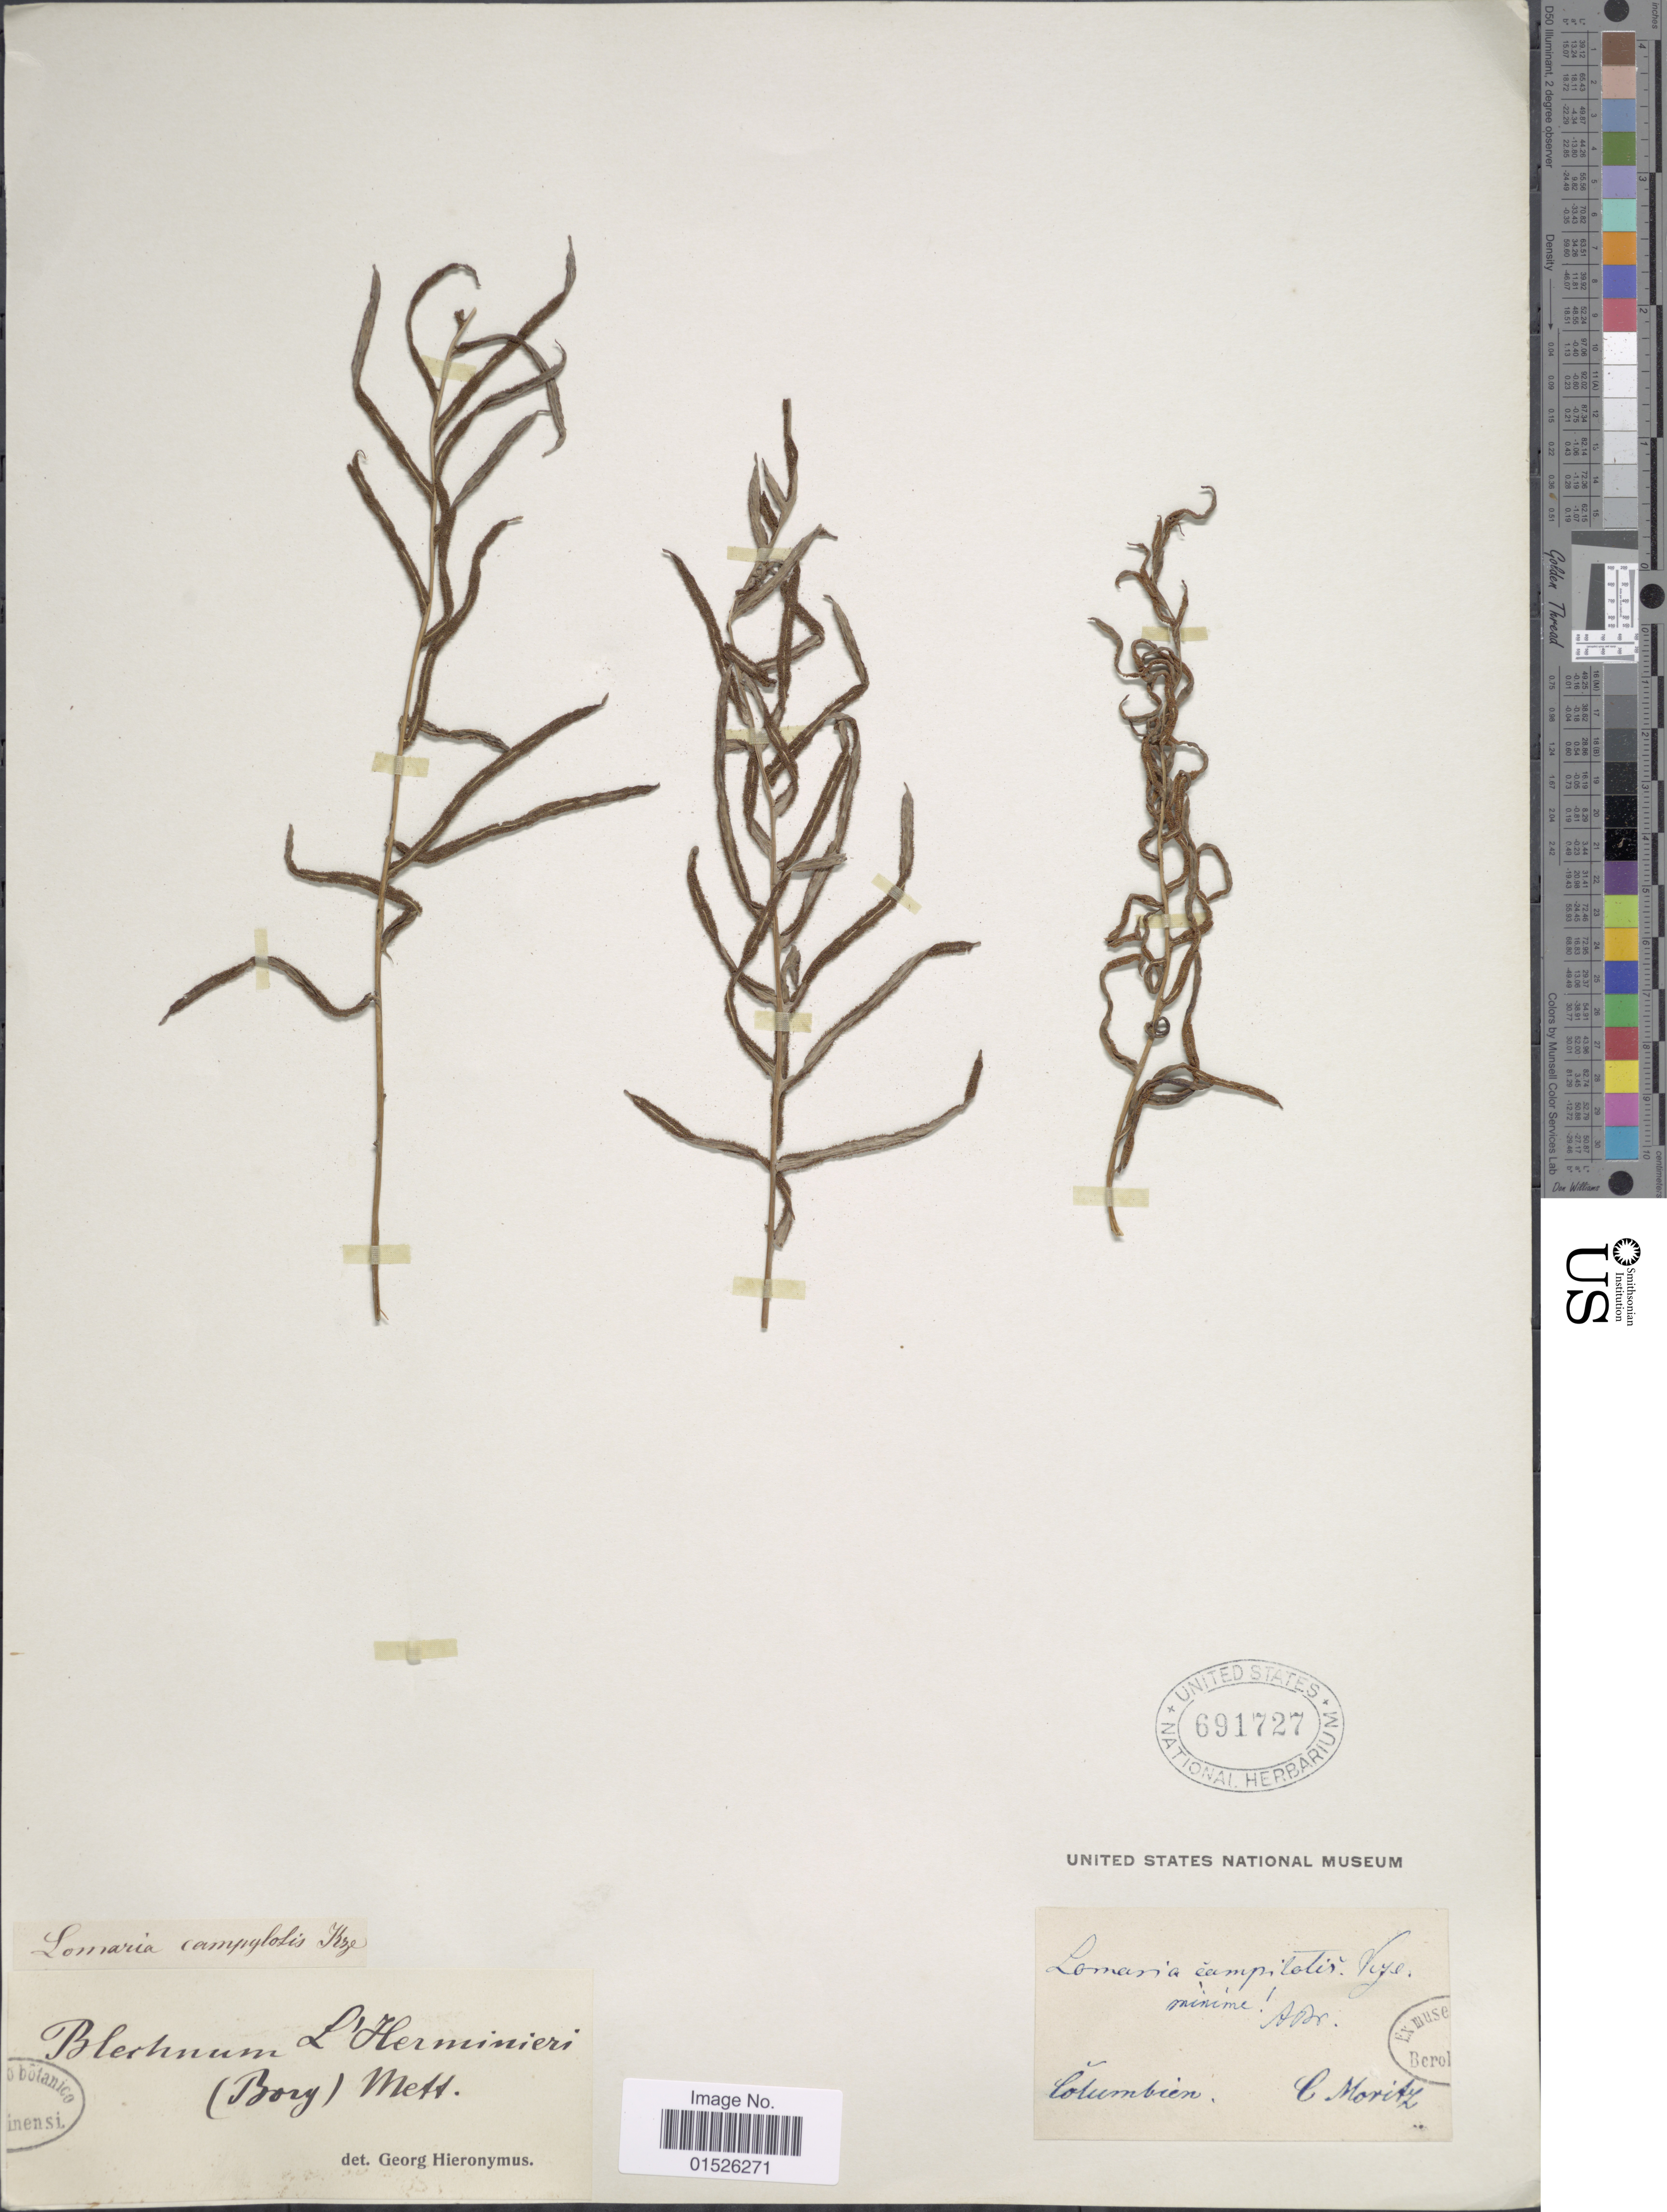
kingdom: Plantae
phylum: Tracheophyta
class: Polypodiopsida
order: Polypodiales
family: Blechnaceae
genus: Blechnum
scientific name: Blechnum l'herminieri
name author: (Bory) C. Chr.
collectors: Moritz, --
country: Colombia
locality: Colombien.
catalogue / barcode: US 691727